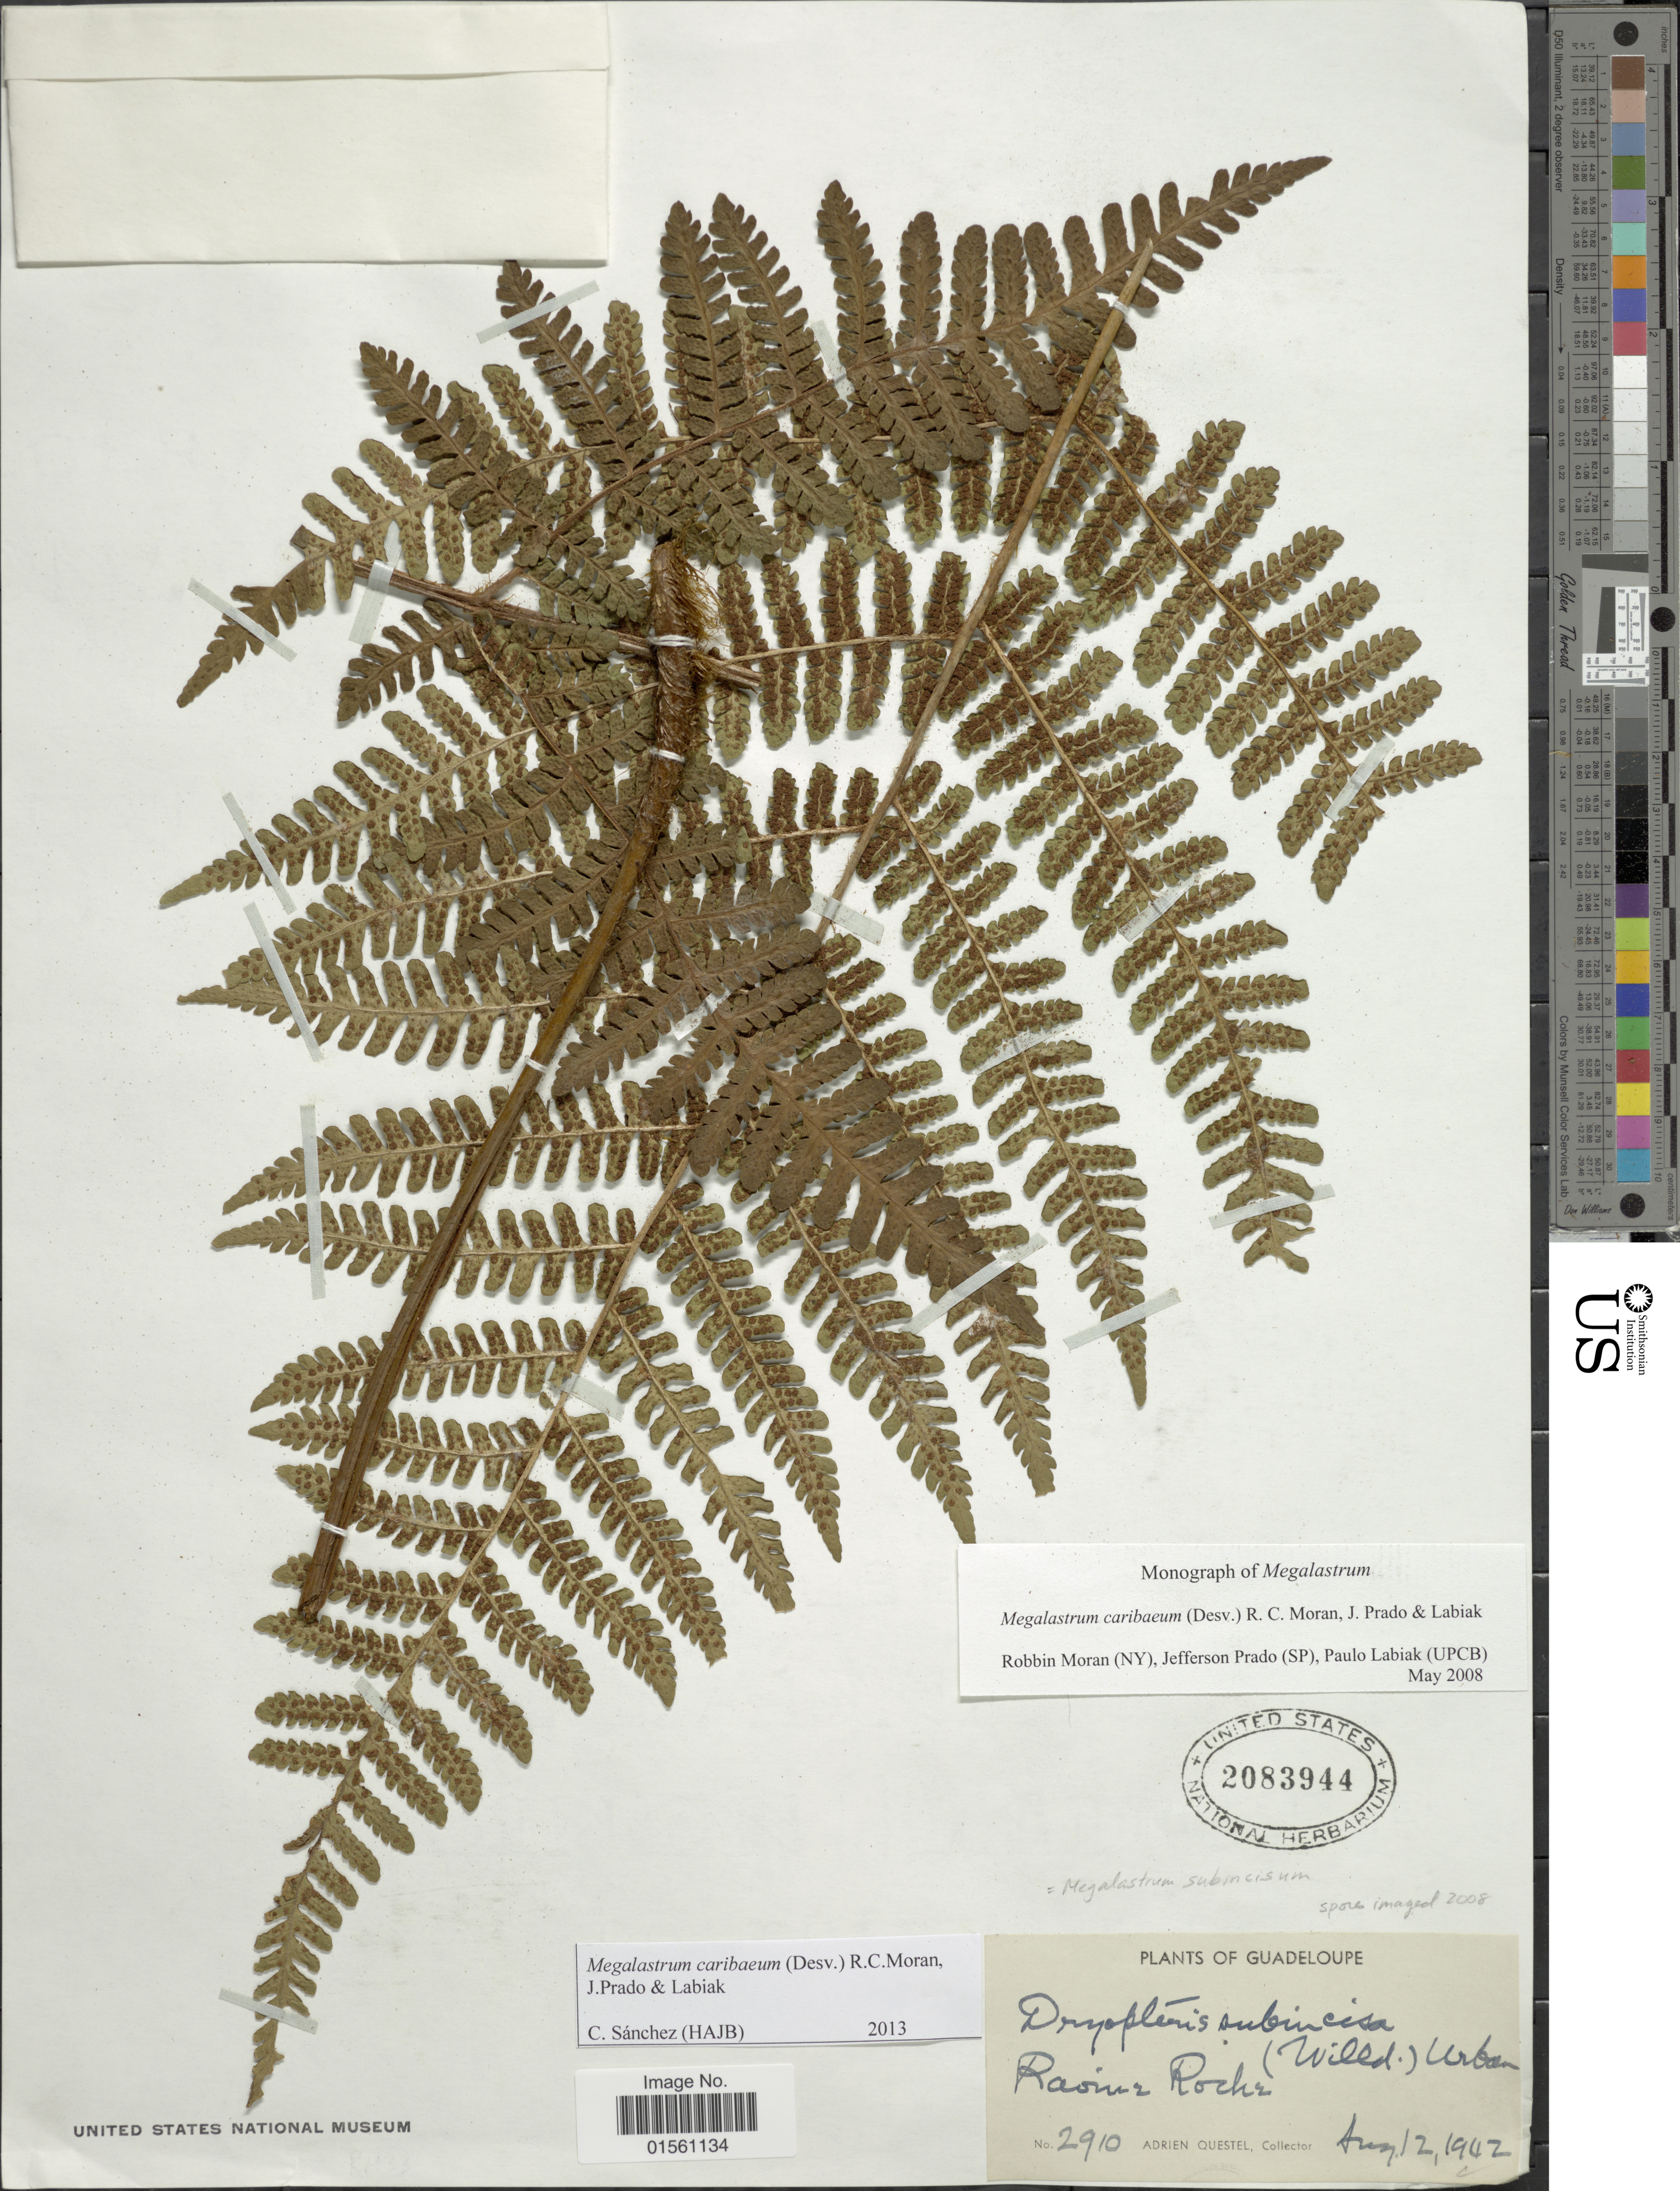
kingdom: Plantae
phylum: Tracheophyta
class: Polypodiopsida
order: Polypodiales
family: Dryopteridaceae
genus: Megalastrum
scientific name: Megalastrum caribaeum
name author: (Desv.) R.C. Moran et al.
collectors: A. Questel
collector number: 2910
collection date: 1942-08-12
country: Guadeloupe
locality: Ravine Rocks.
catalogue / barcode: US 2083944